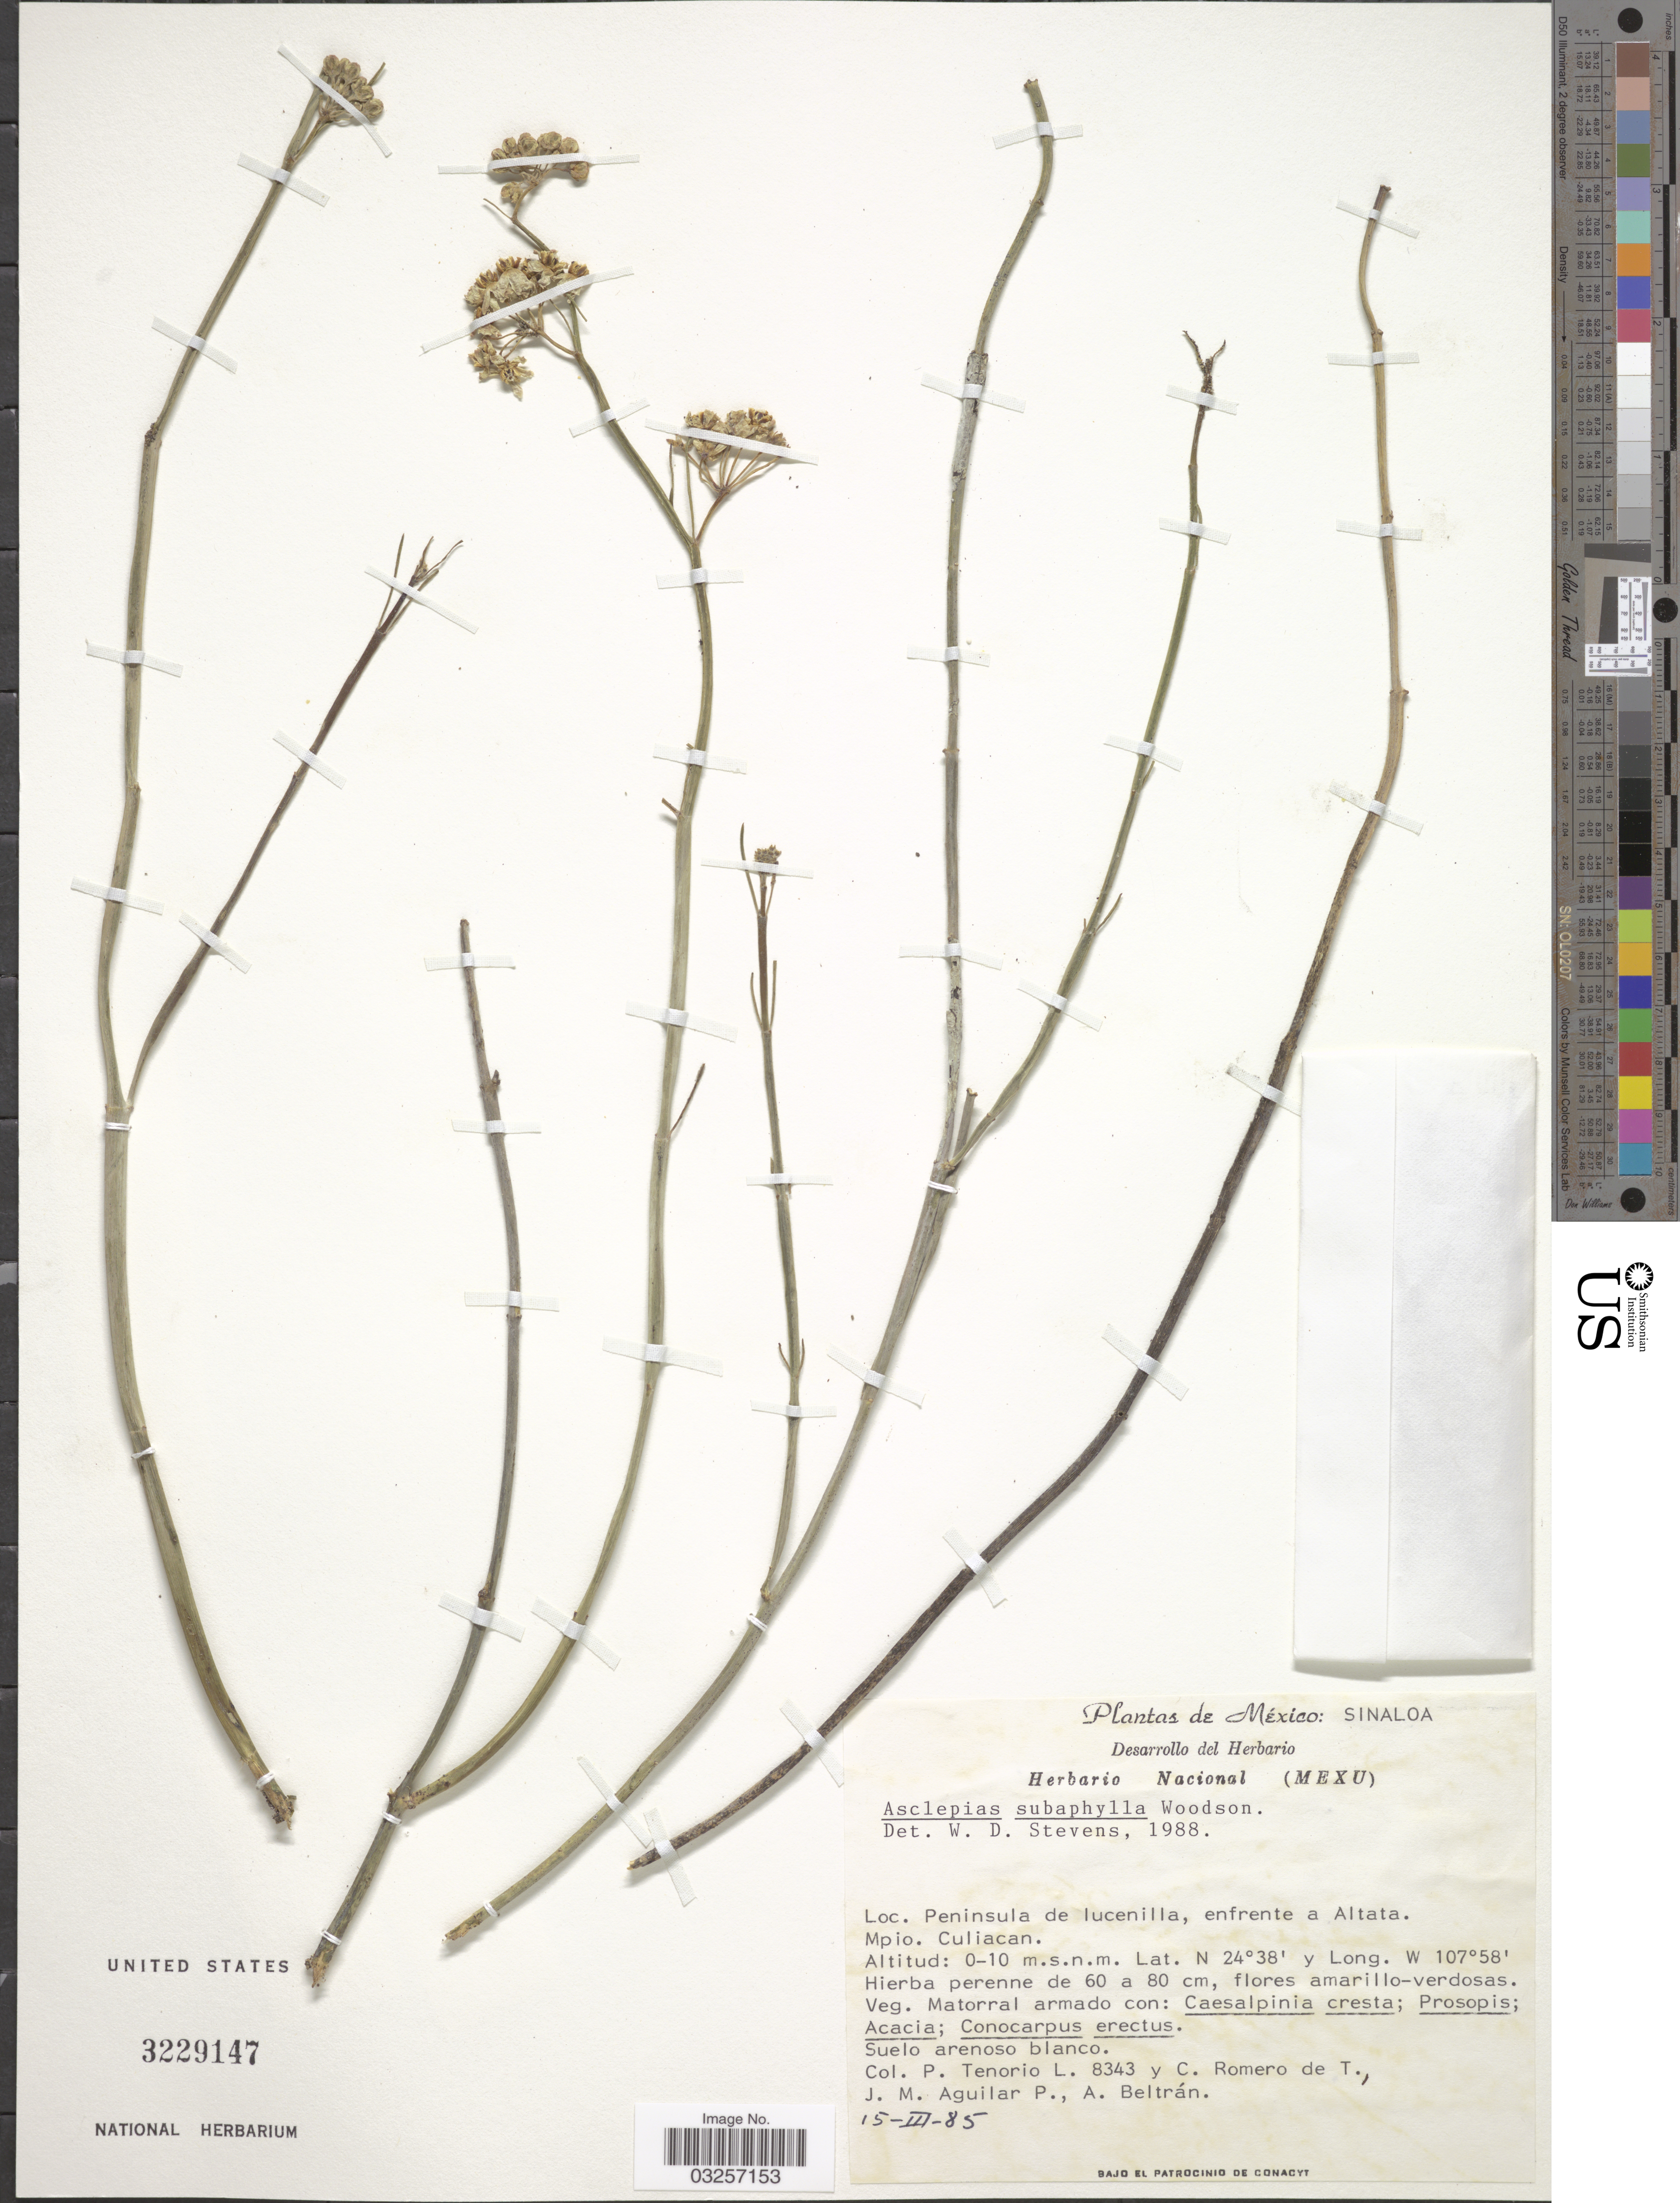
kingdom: Plantae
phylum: Tracheophyta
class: Magnoliopsida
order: Gentianales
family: Apocynaceae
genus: Asclepias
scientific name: Asclepias subaphylla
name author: Woodson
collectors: P. Tenorio L., C. Romero de T., Aguilar P., J. M. & A. Beltran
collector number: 8343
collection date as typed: Transcribed d/m/y: 15/3/85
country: Mexico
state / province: Sinaloa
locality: Peninsula de lucenilla, enfrente a Altata. Mpio. Culiacan.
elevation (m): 0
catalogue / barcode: US 3229147